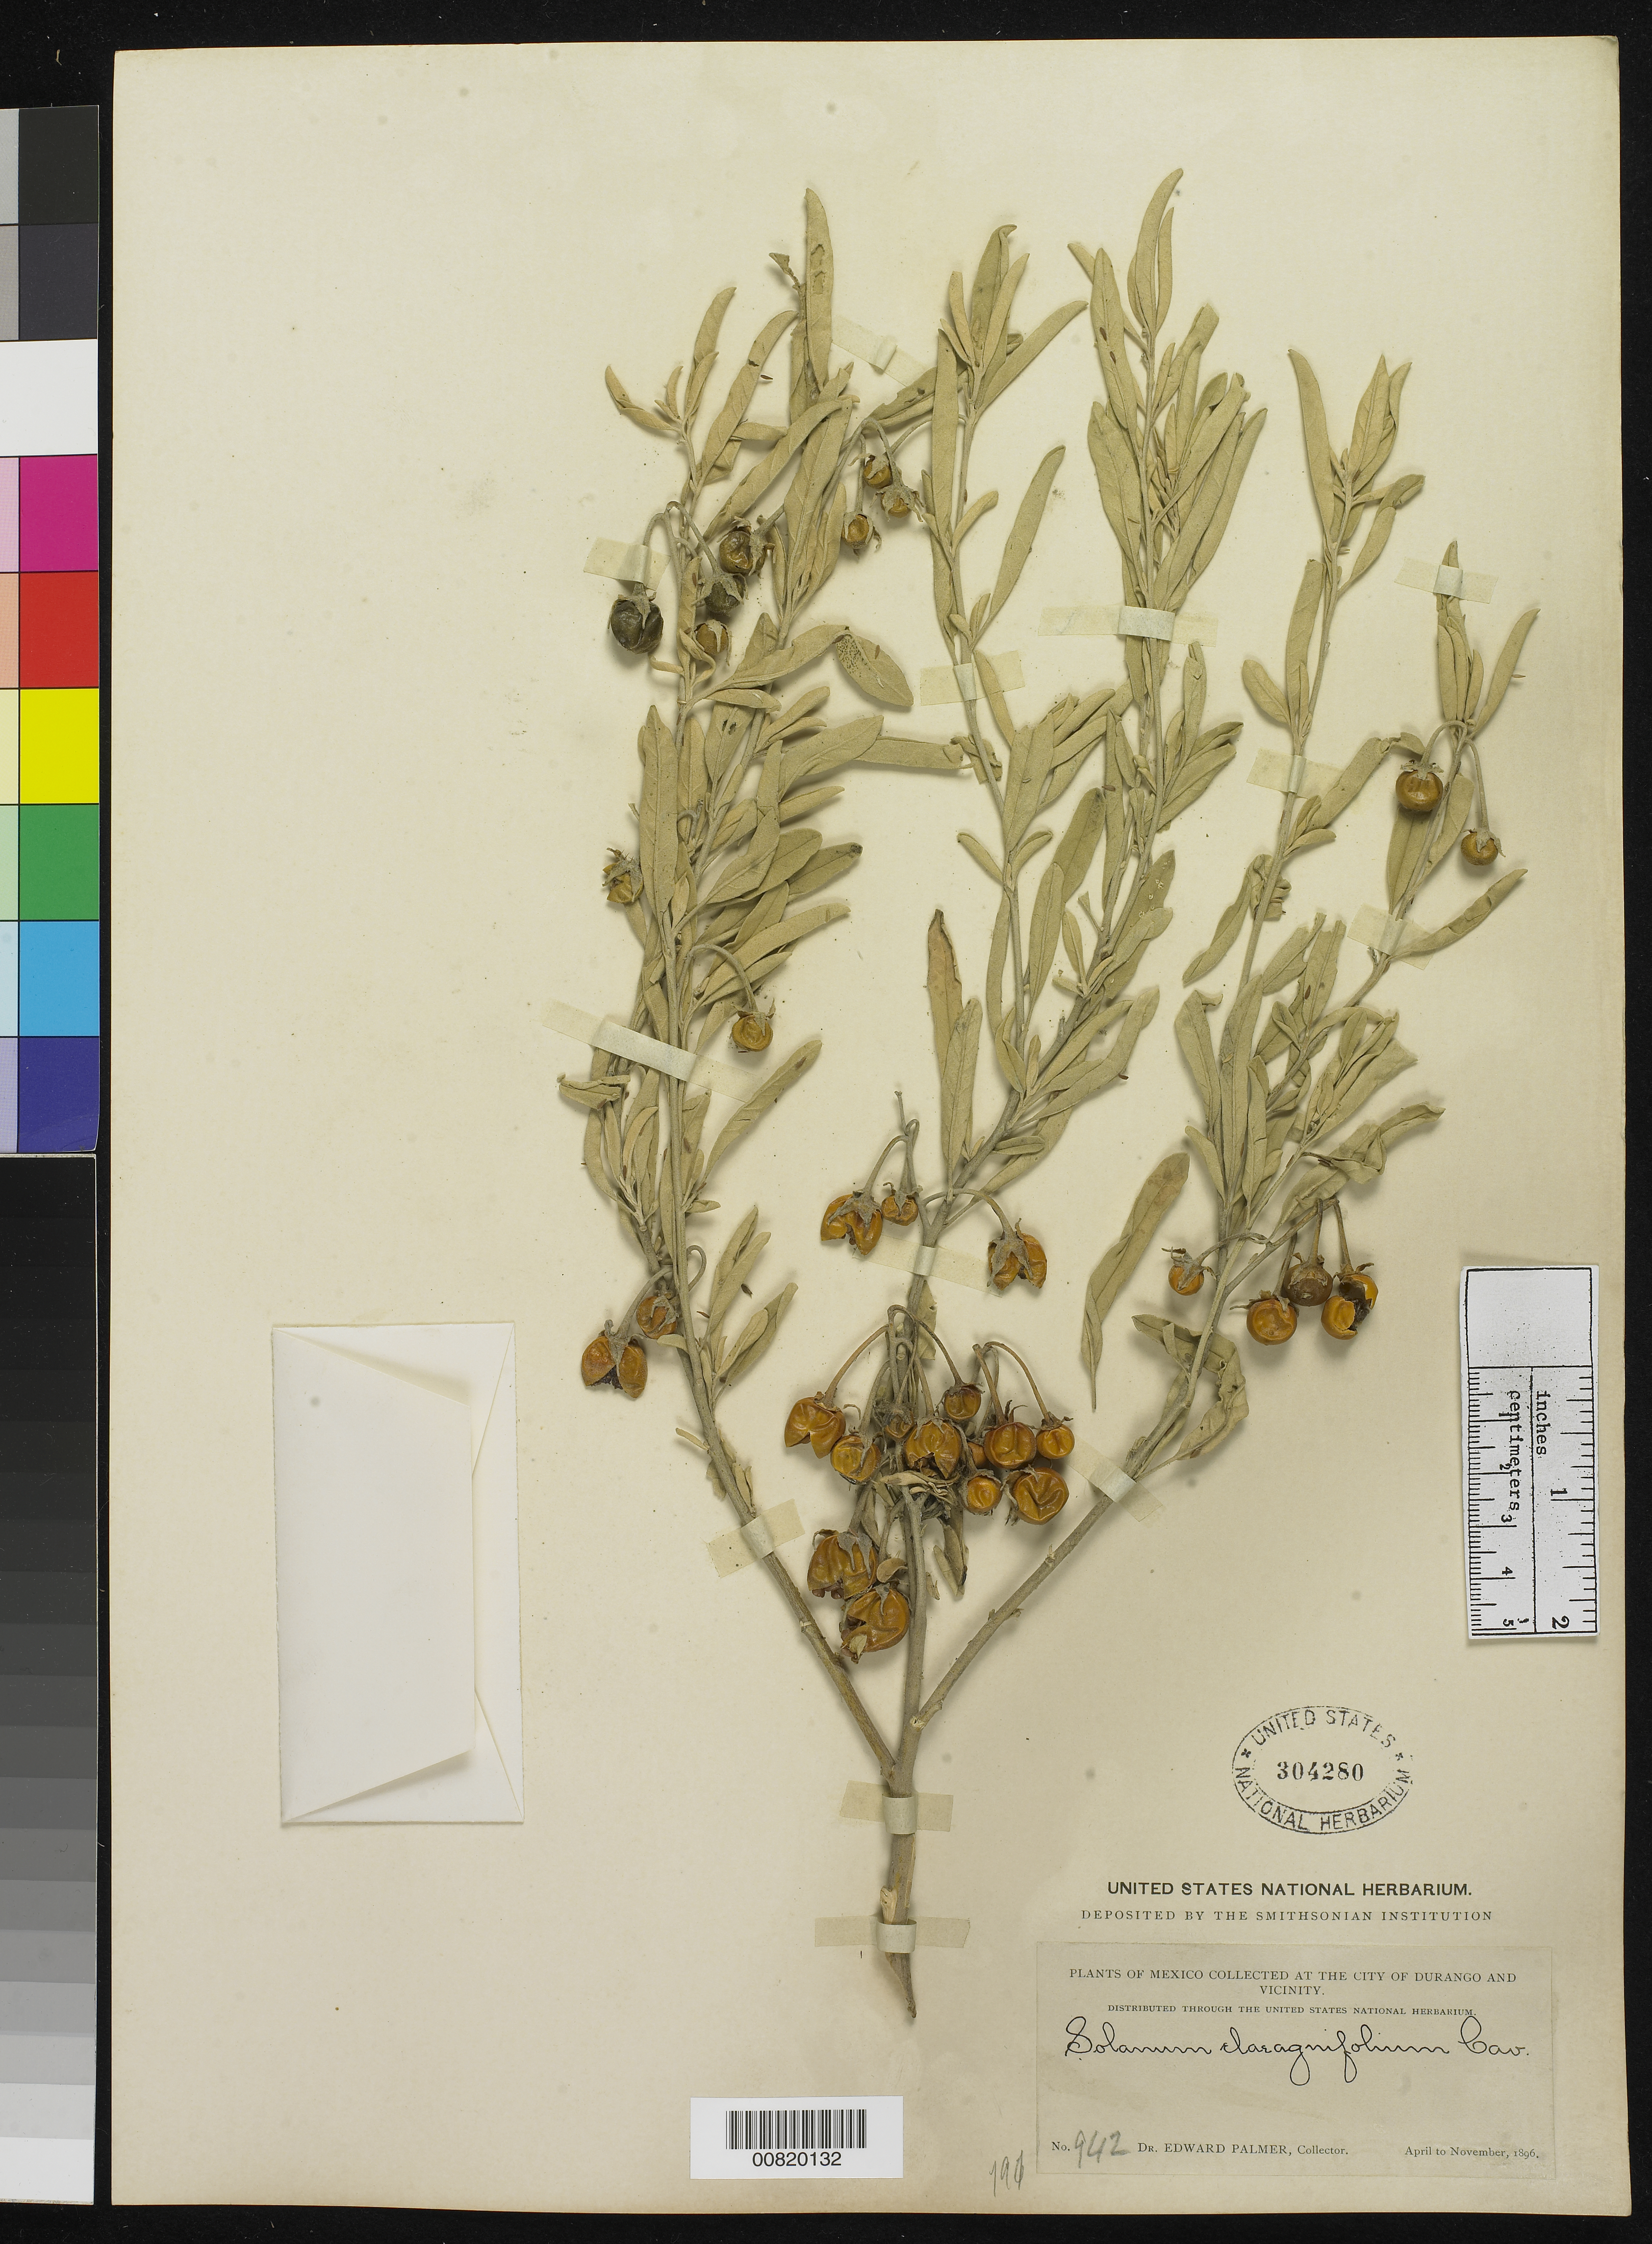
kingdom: Plantae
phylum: Tracheophyta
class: Magnoliopsida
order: Solanales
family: Solanaceae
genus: Solanum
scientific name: Solanum elaeagnifolium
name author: Cav.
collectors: E. Palmer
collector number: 942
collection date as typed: Apr 1896 to -- Nov 1896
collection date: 1896-04/1896-11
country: Mexico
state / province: Durango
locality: City of Durango and vicinity.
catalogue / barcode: US 304280